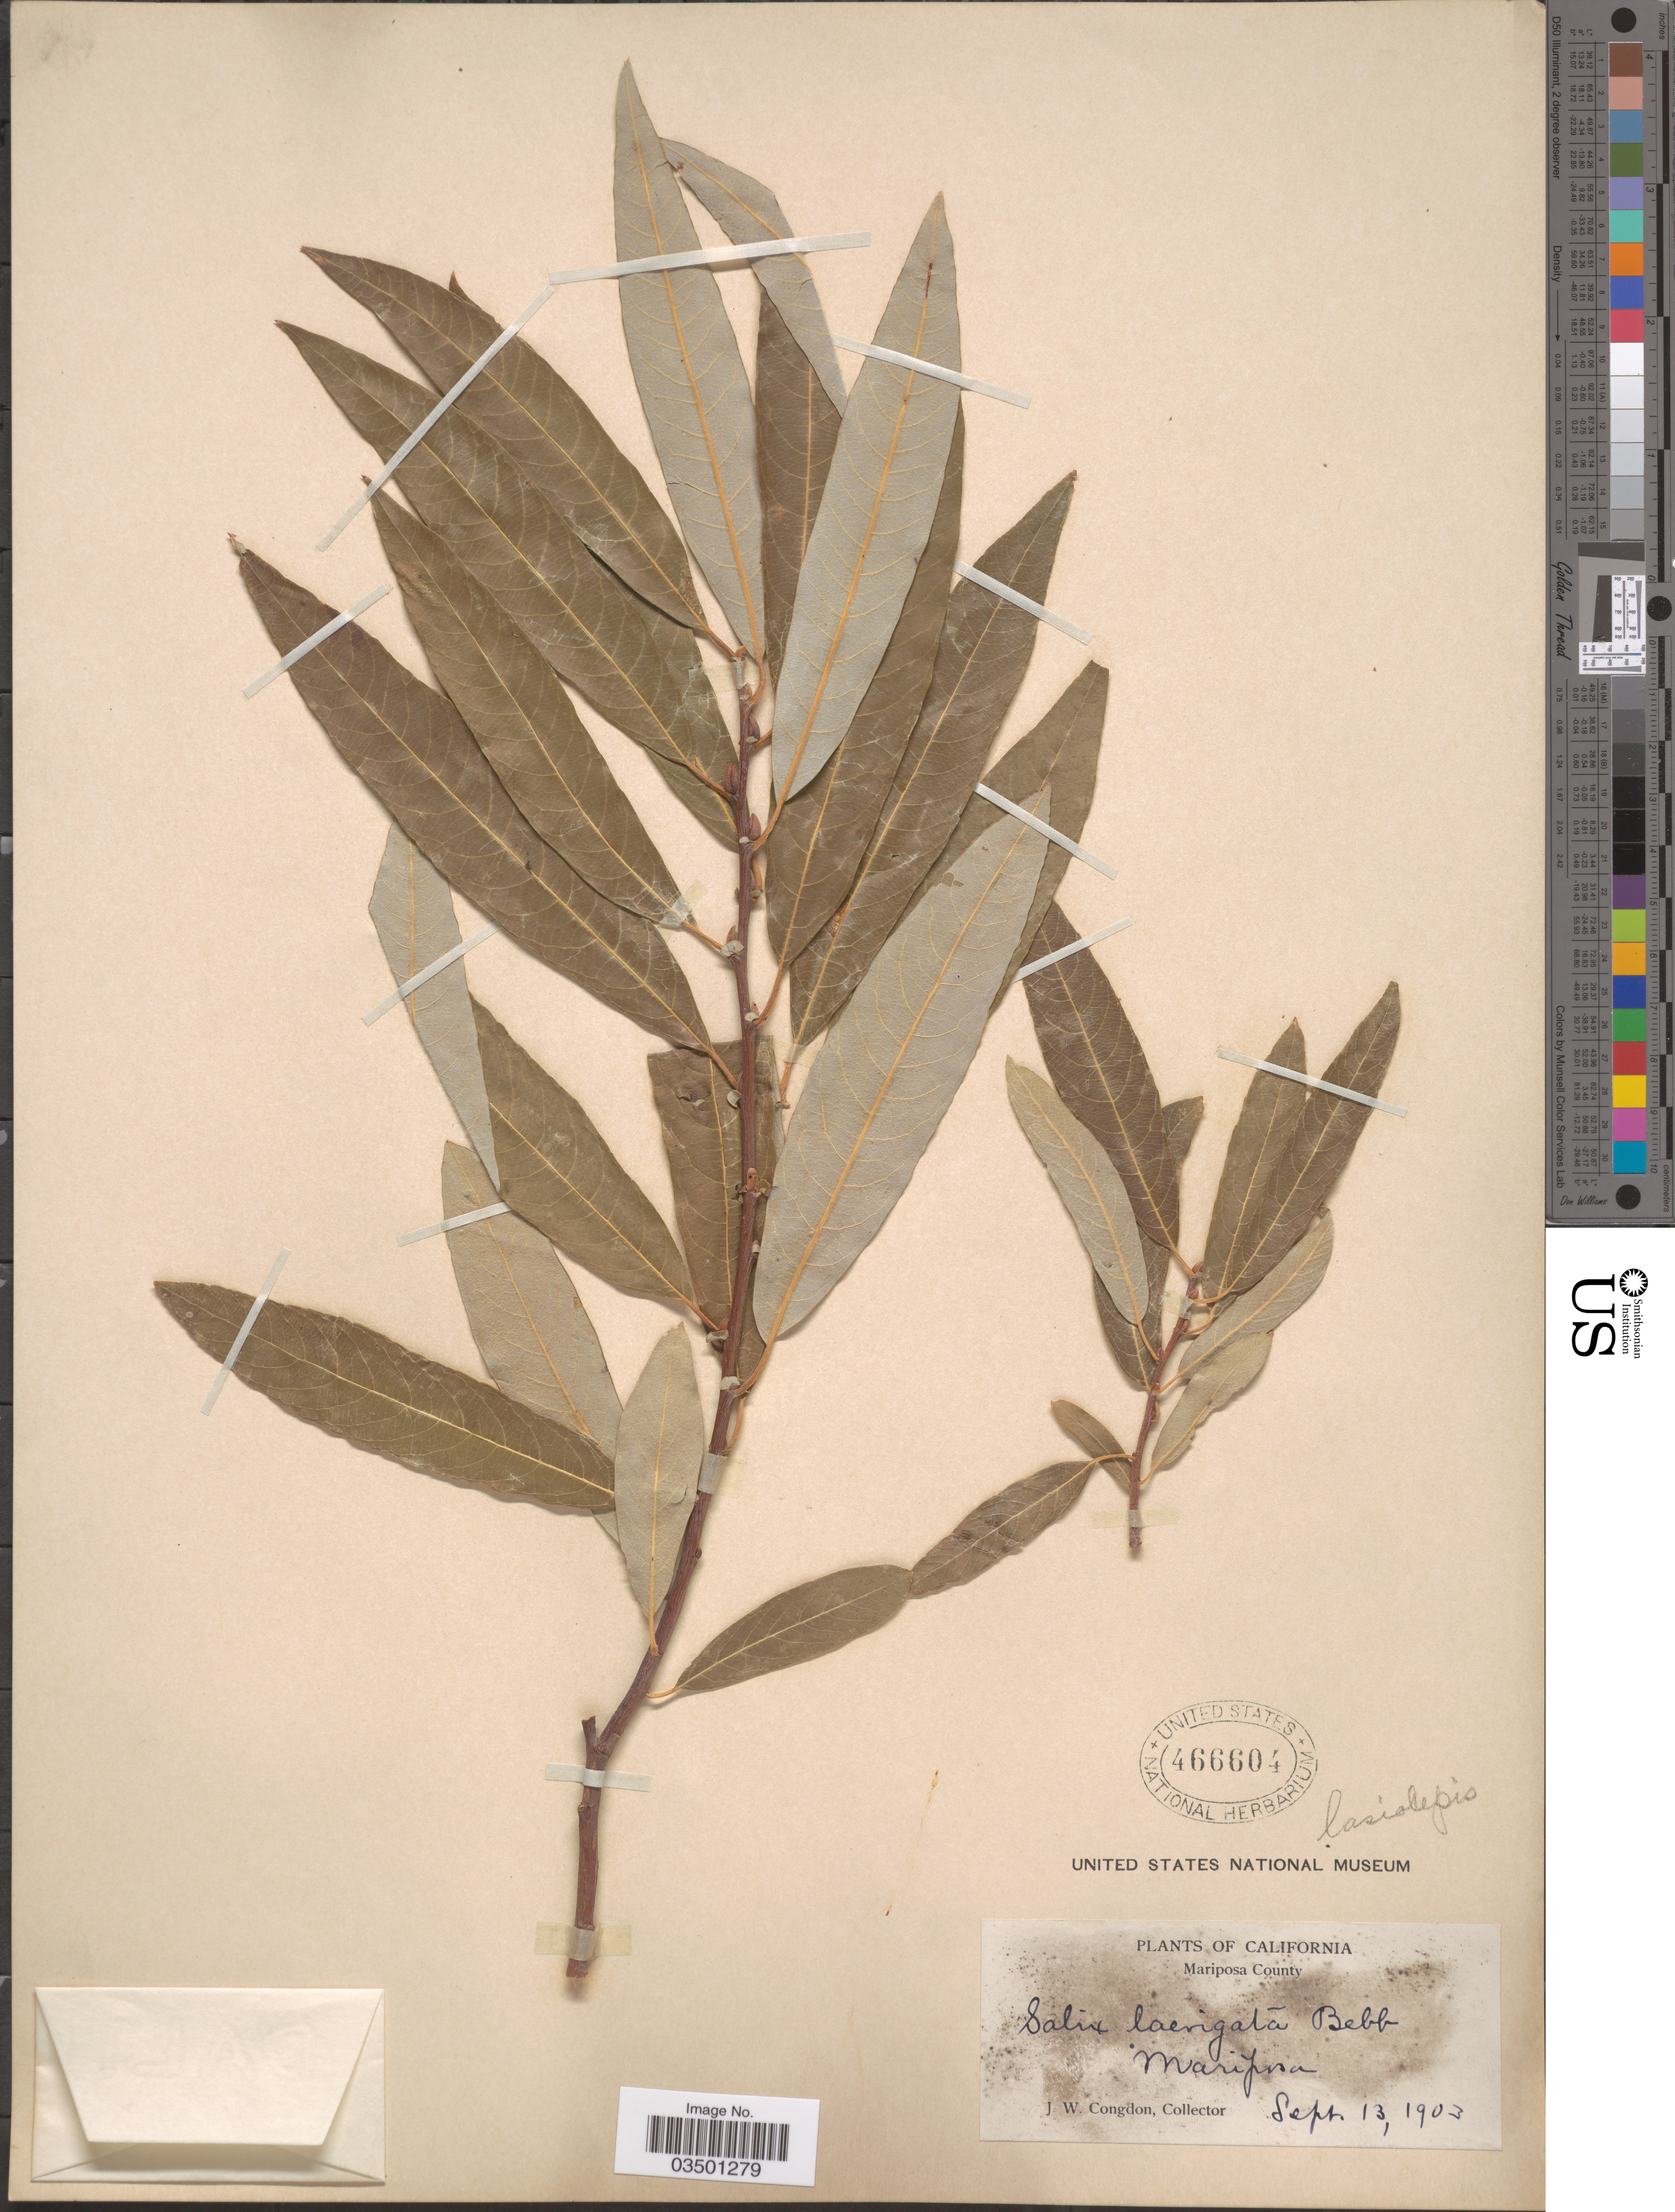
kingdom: Plantae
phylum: Tracheophyta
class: Magnoliopsida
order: Malpighiales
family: Salicaceae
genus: Salix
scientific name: Salix lasiolepis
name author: Benth.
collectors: J. W. Congdon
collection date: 1903-09-13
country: United States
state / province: California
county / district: Mariposa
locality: Mariposa County. Mariposa.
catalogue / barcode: US 466604